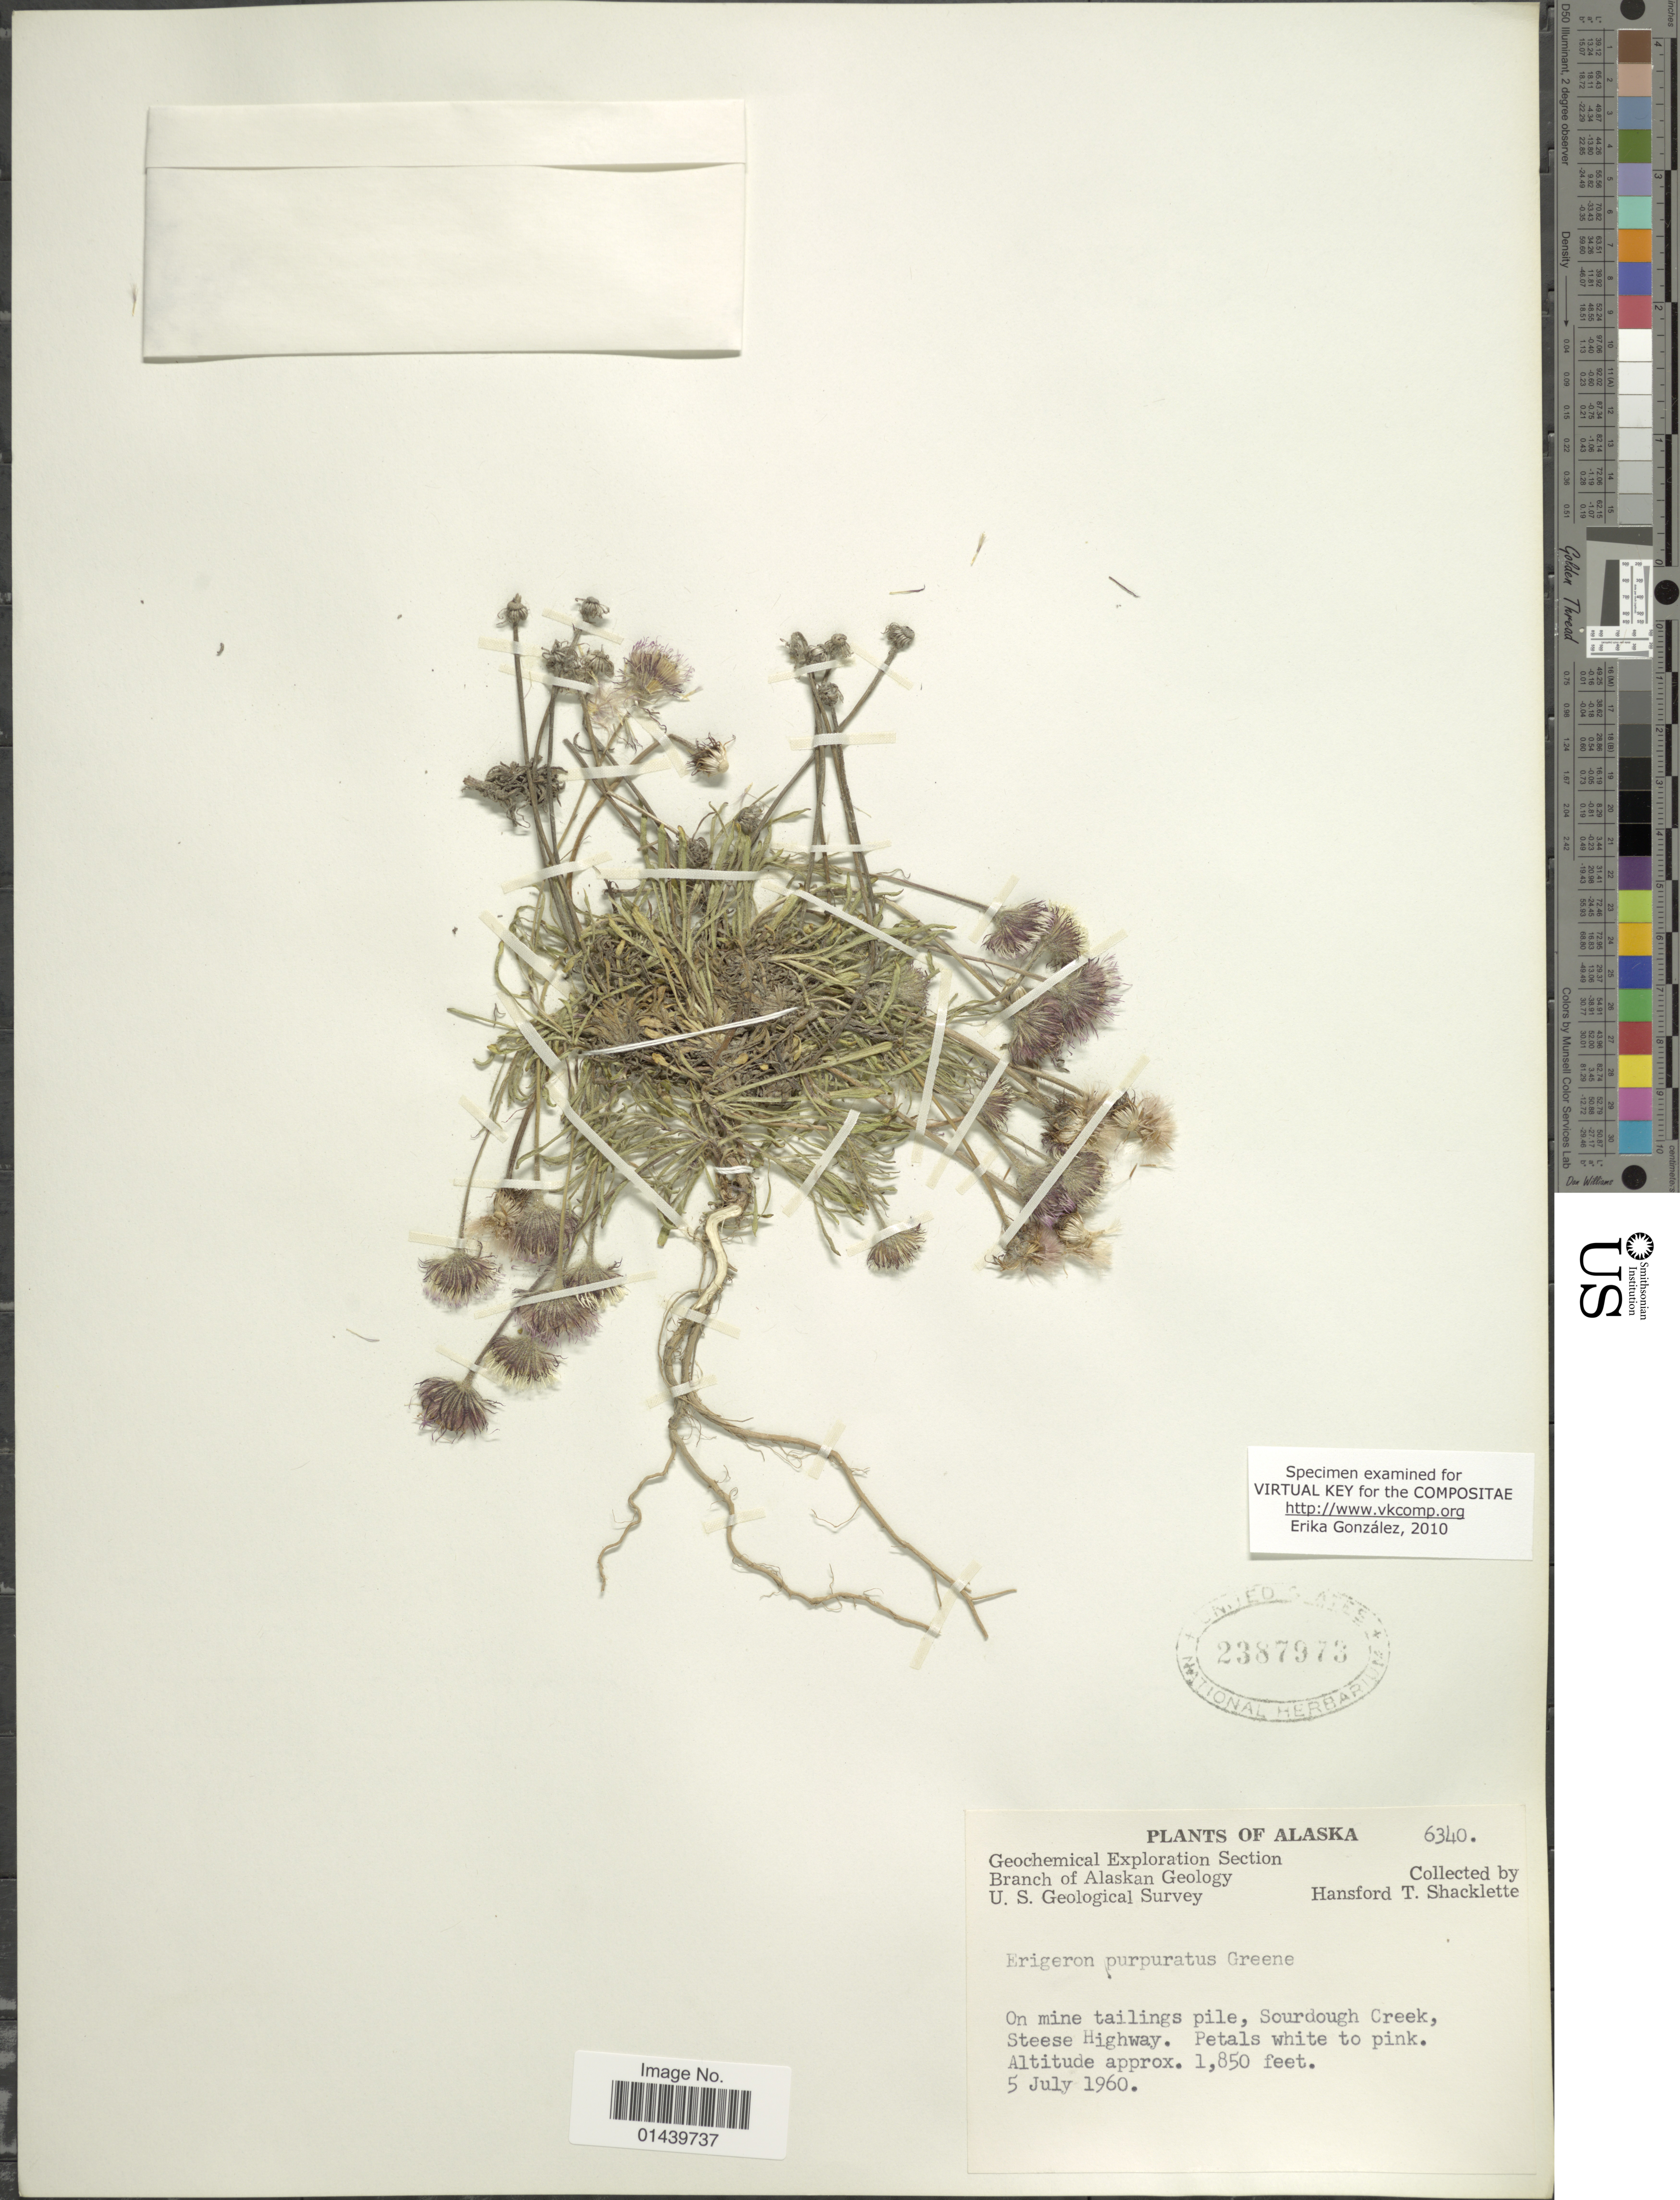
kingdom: Plantae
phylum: Tracheophyta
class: Magnoliopsida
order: Asterales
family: Asteraceae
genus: Erigeron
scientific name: Erigeron purpuratus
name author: Greene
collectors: H. Shacklette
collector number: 6340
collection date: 1960-07-05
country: United States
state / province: Alaska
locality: On mine tailings pile, Sourdough Creek, Steese Highway.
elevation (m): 564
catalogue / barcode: US 2387973